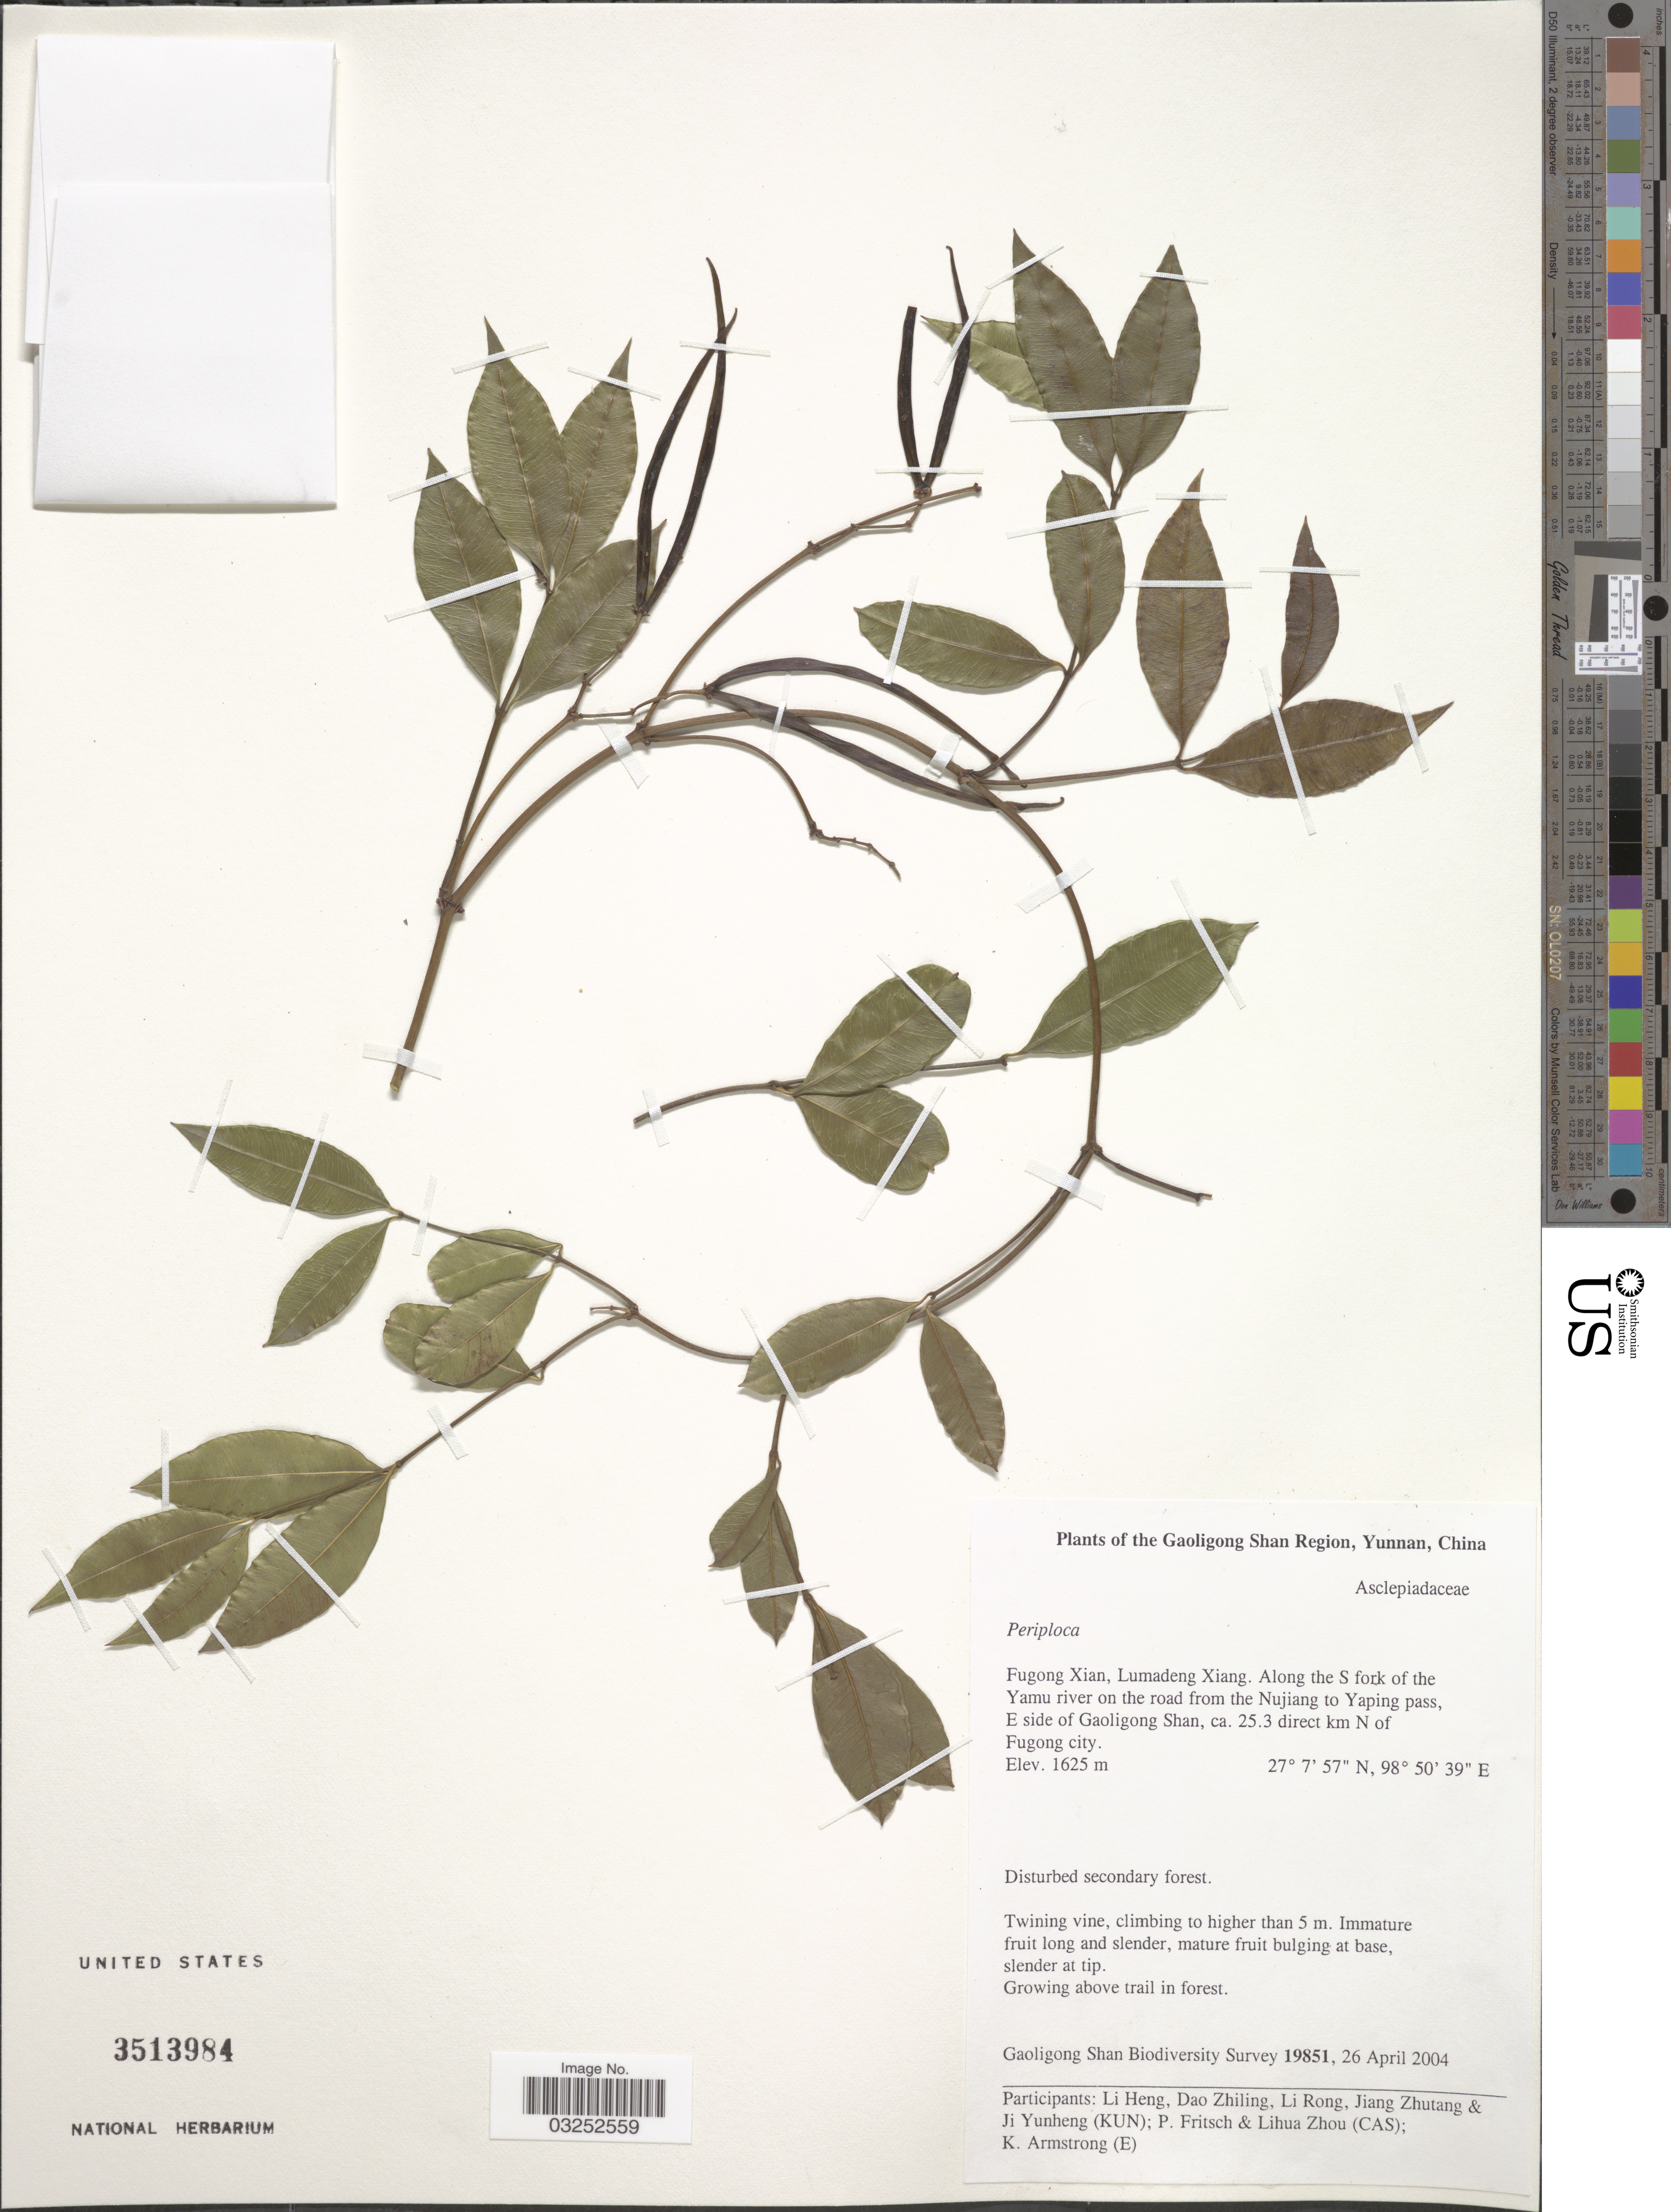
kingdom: Plantae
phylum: Tracheophyta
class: Magnoliopsida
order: Gentianales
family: Apocynaceae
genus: Periploca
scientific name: Periploca sp.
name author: L.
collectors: Gaoligong Shan Biodiversity Survey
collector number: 19851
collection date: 2004-04-26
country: China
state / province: Yunnan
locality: Gaoligong Shan Region. Fugong Xian, Lumadeng Xian. Along the S fork of the Yamu river on the road from the Nujiang to Yaping pass, E side of Gaoligong Shan, ca. 25.3 direct km N of Fugong city.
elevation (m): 1625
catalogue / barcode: US 3513984